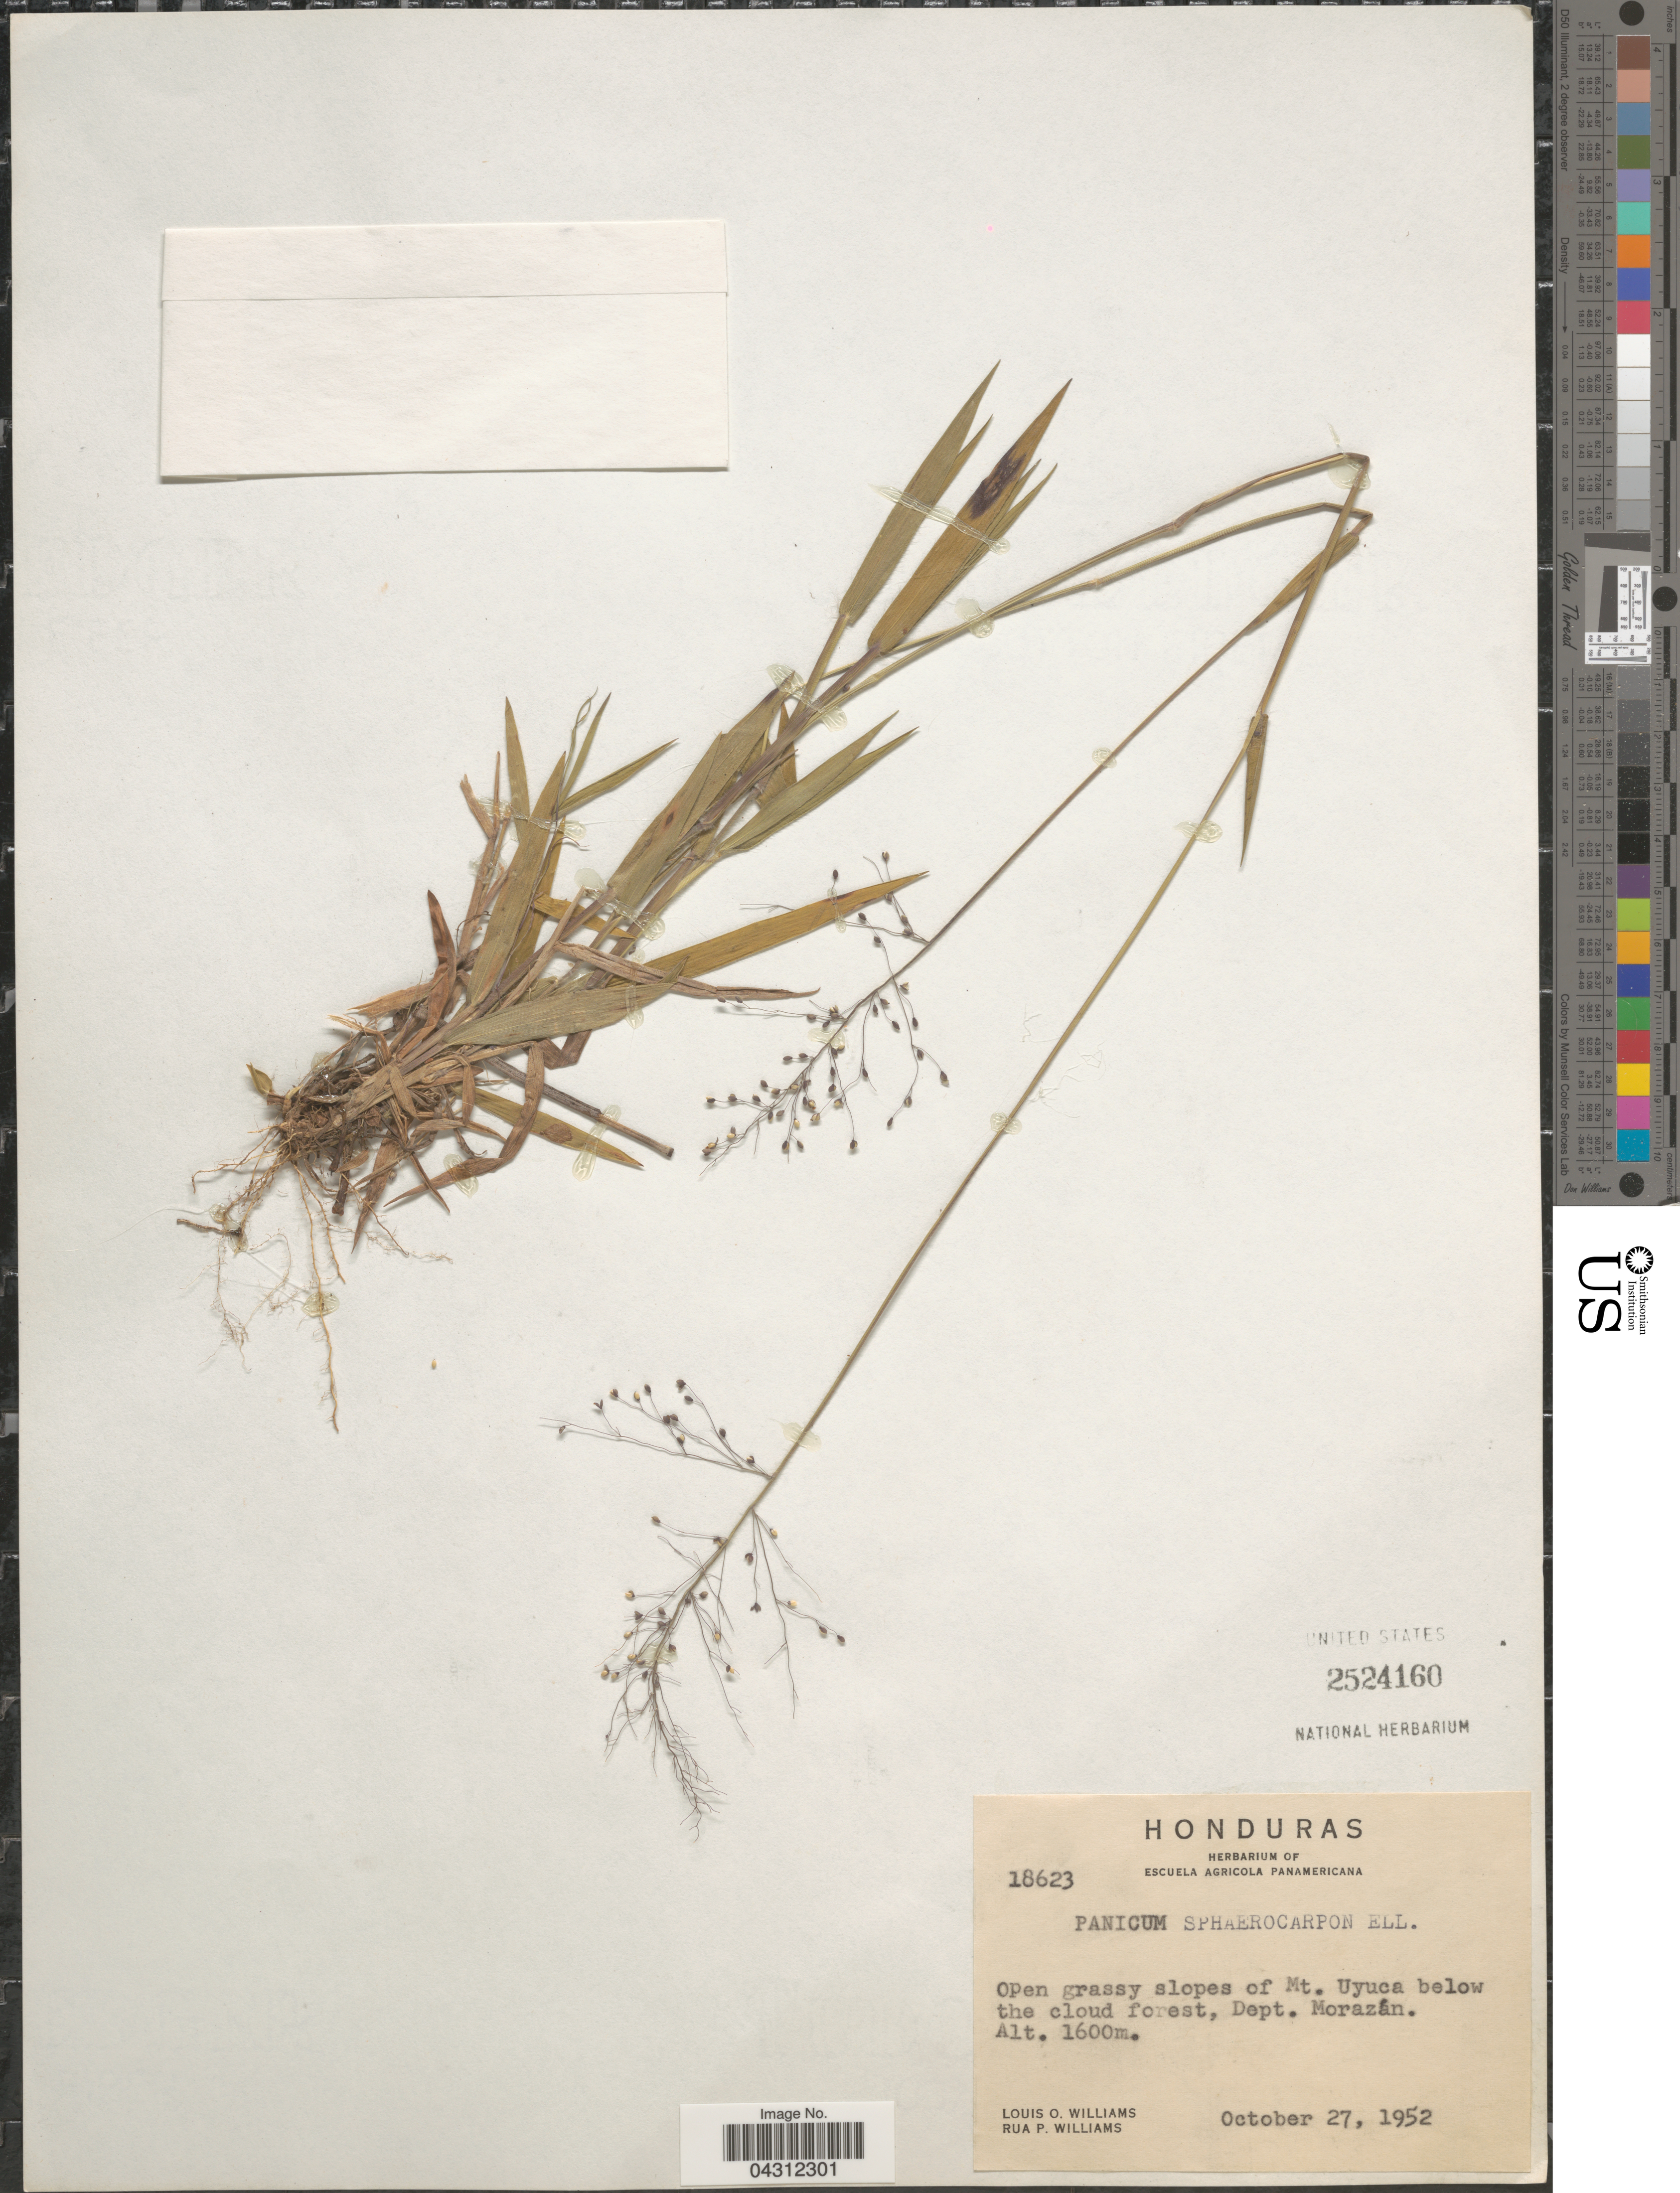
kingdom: Plantae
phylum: Tracheophyta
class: Liliopsida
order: Poales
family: Poaceae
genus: Dichanthelium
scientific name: Dichanthelium sphaerocarpon var. sphaerocarpon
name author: (Elliott) Gould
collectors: L. O. Williams & R. P. Williams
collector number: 18623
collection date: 1952-10-27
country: Honduras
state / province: Fco. Morazán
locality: Open grassy slopes of Mt. Uyuca below the cloud forest, Dept. Morazán.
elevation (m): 1600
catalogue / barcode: US 2524160